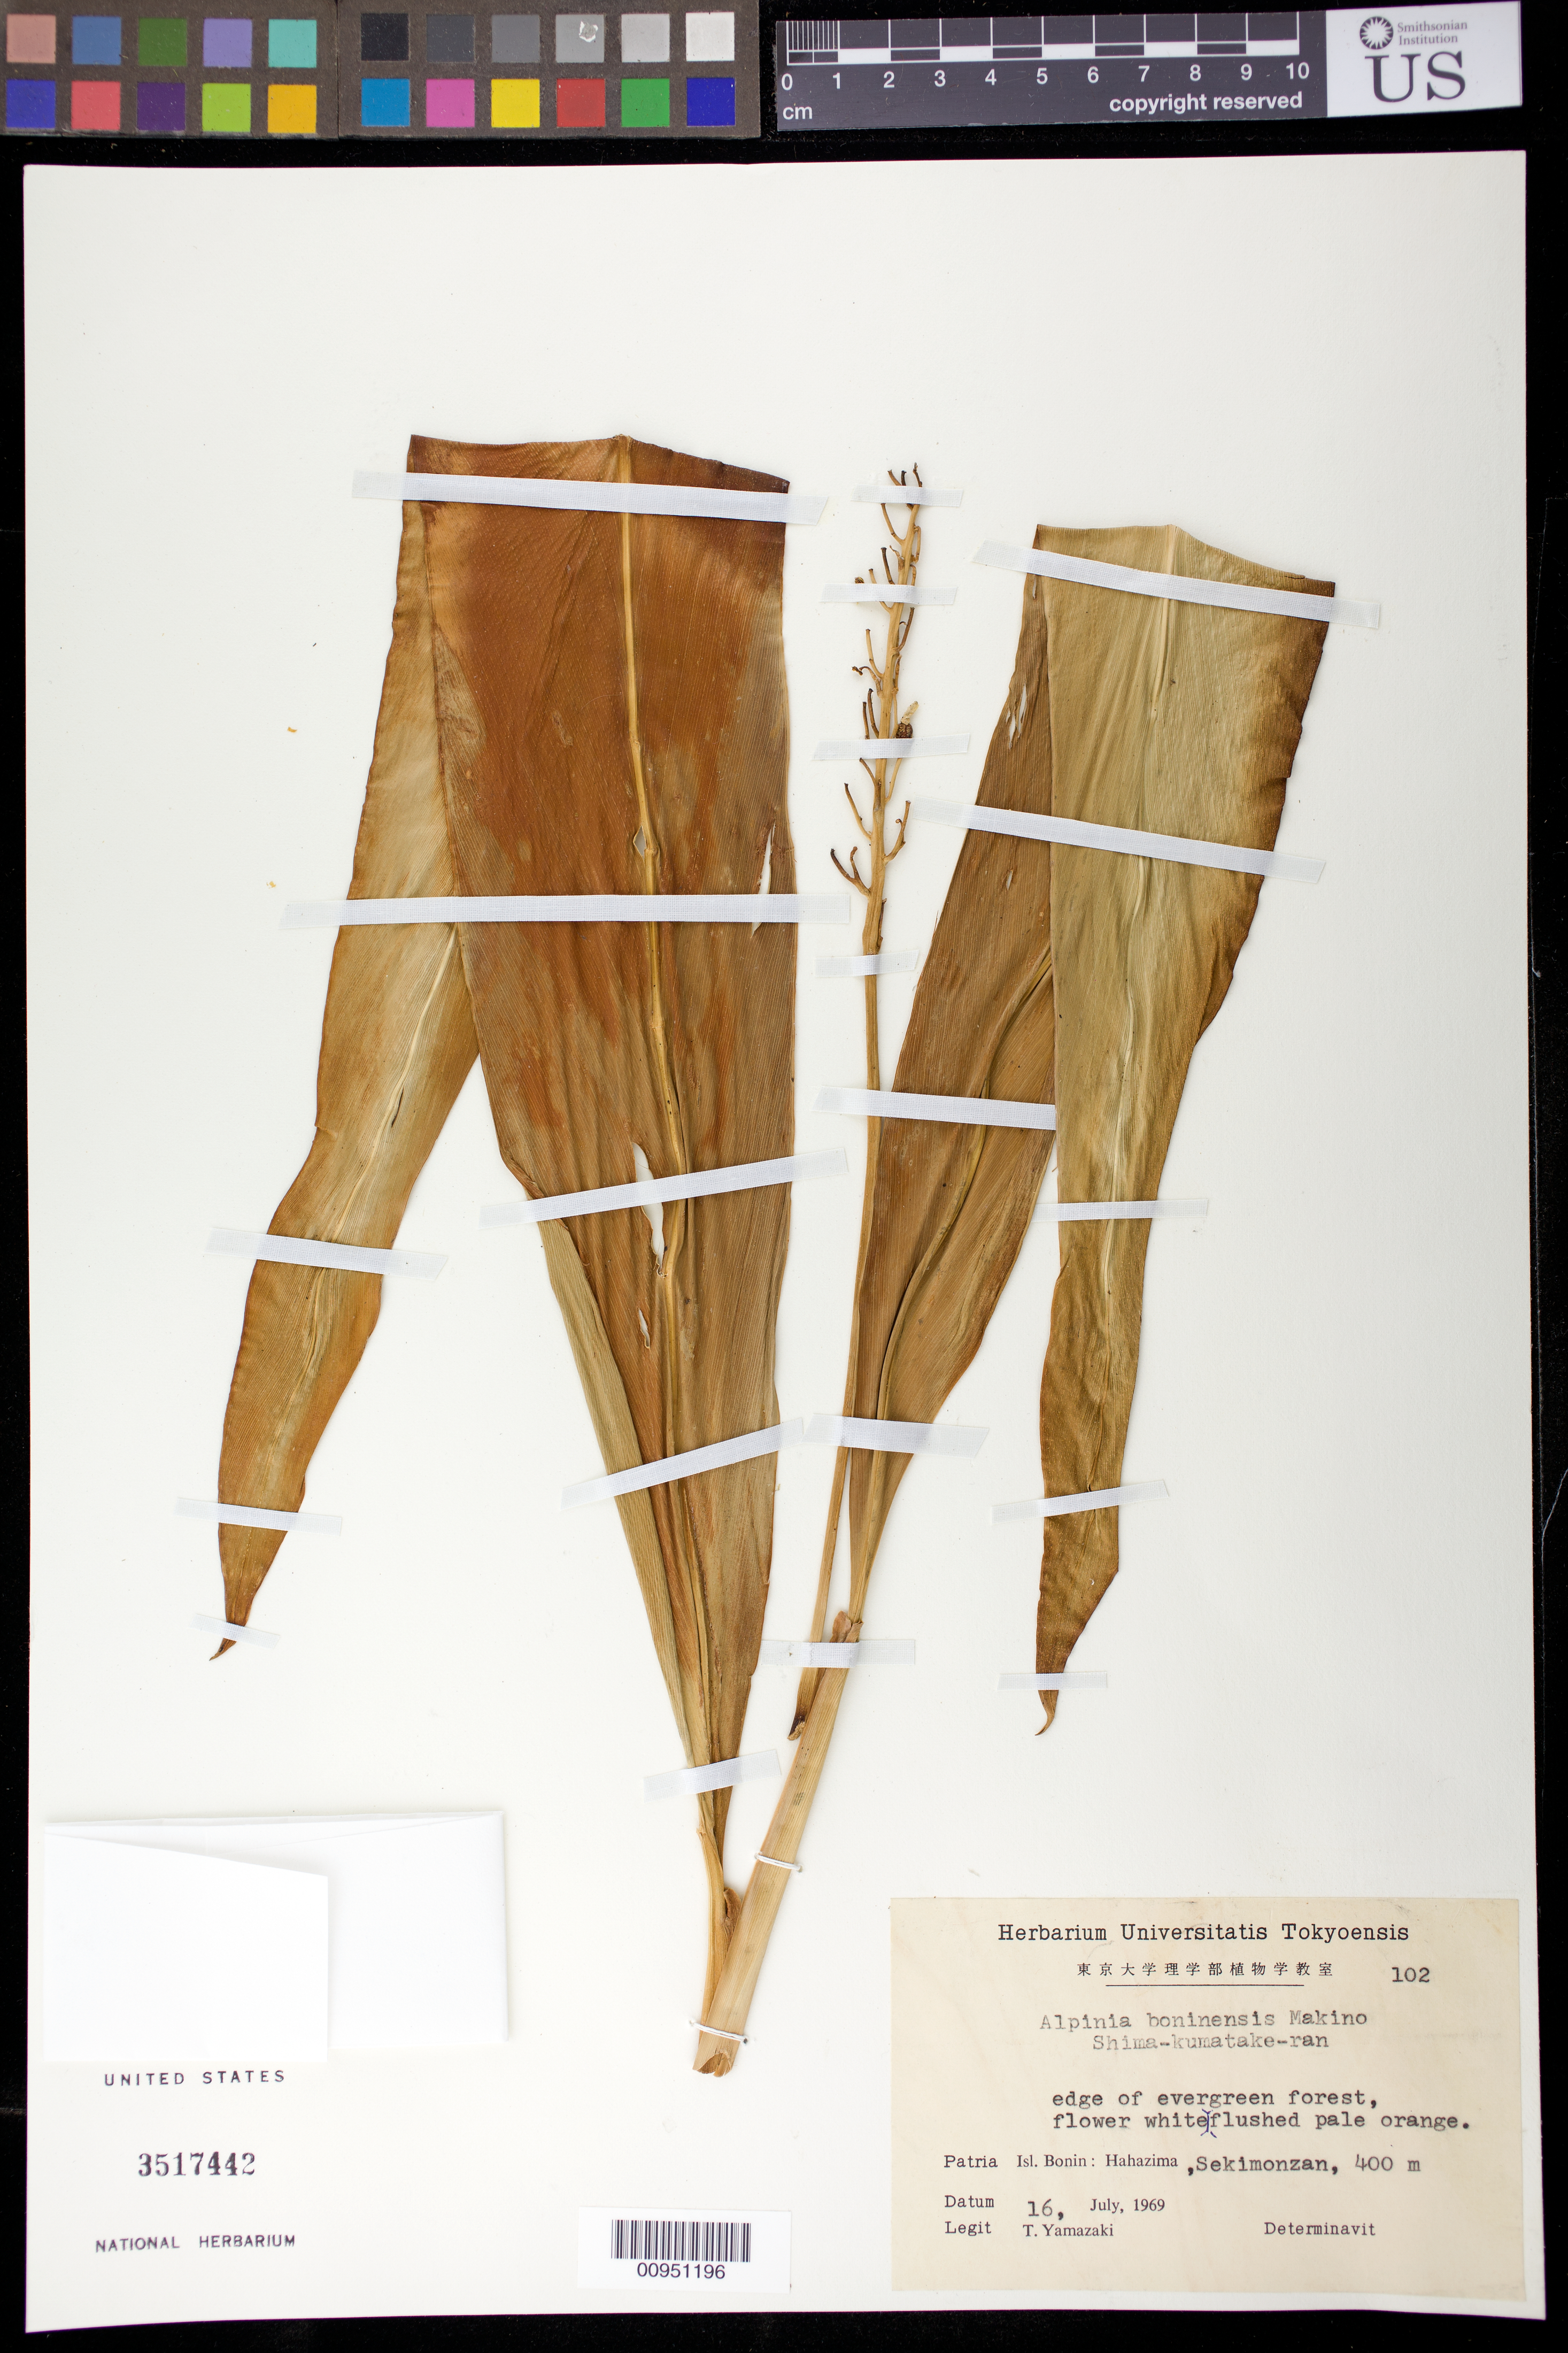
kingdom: Plantae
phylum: Tracheophyta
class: Liliopsida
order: Zingiberales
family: Zingiberaceae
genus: Alpinia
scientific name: Alpinia boninensis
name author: Makino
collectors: T. Yamazaki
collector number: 102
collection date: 1969-07-16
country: Japan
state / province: Tokyo, Federal City of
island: Hahajima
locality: Sekimonzan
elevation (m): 400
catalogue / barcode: US 6517442